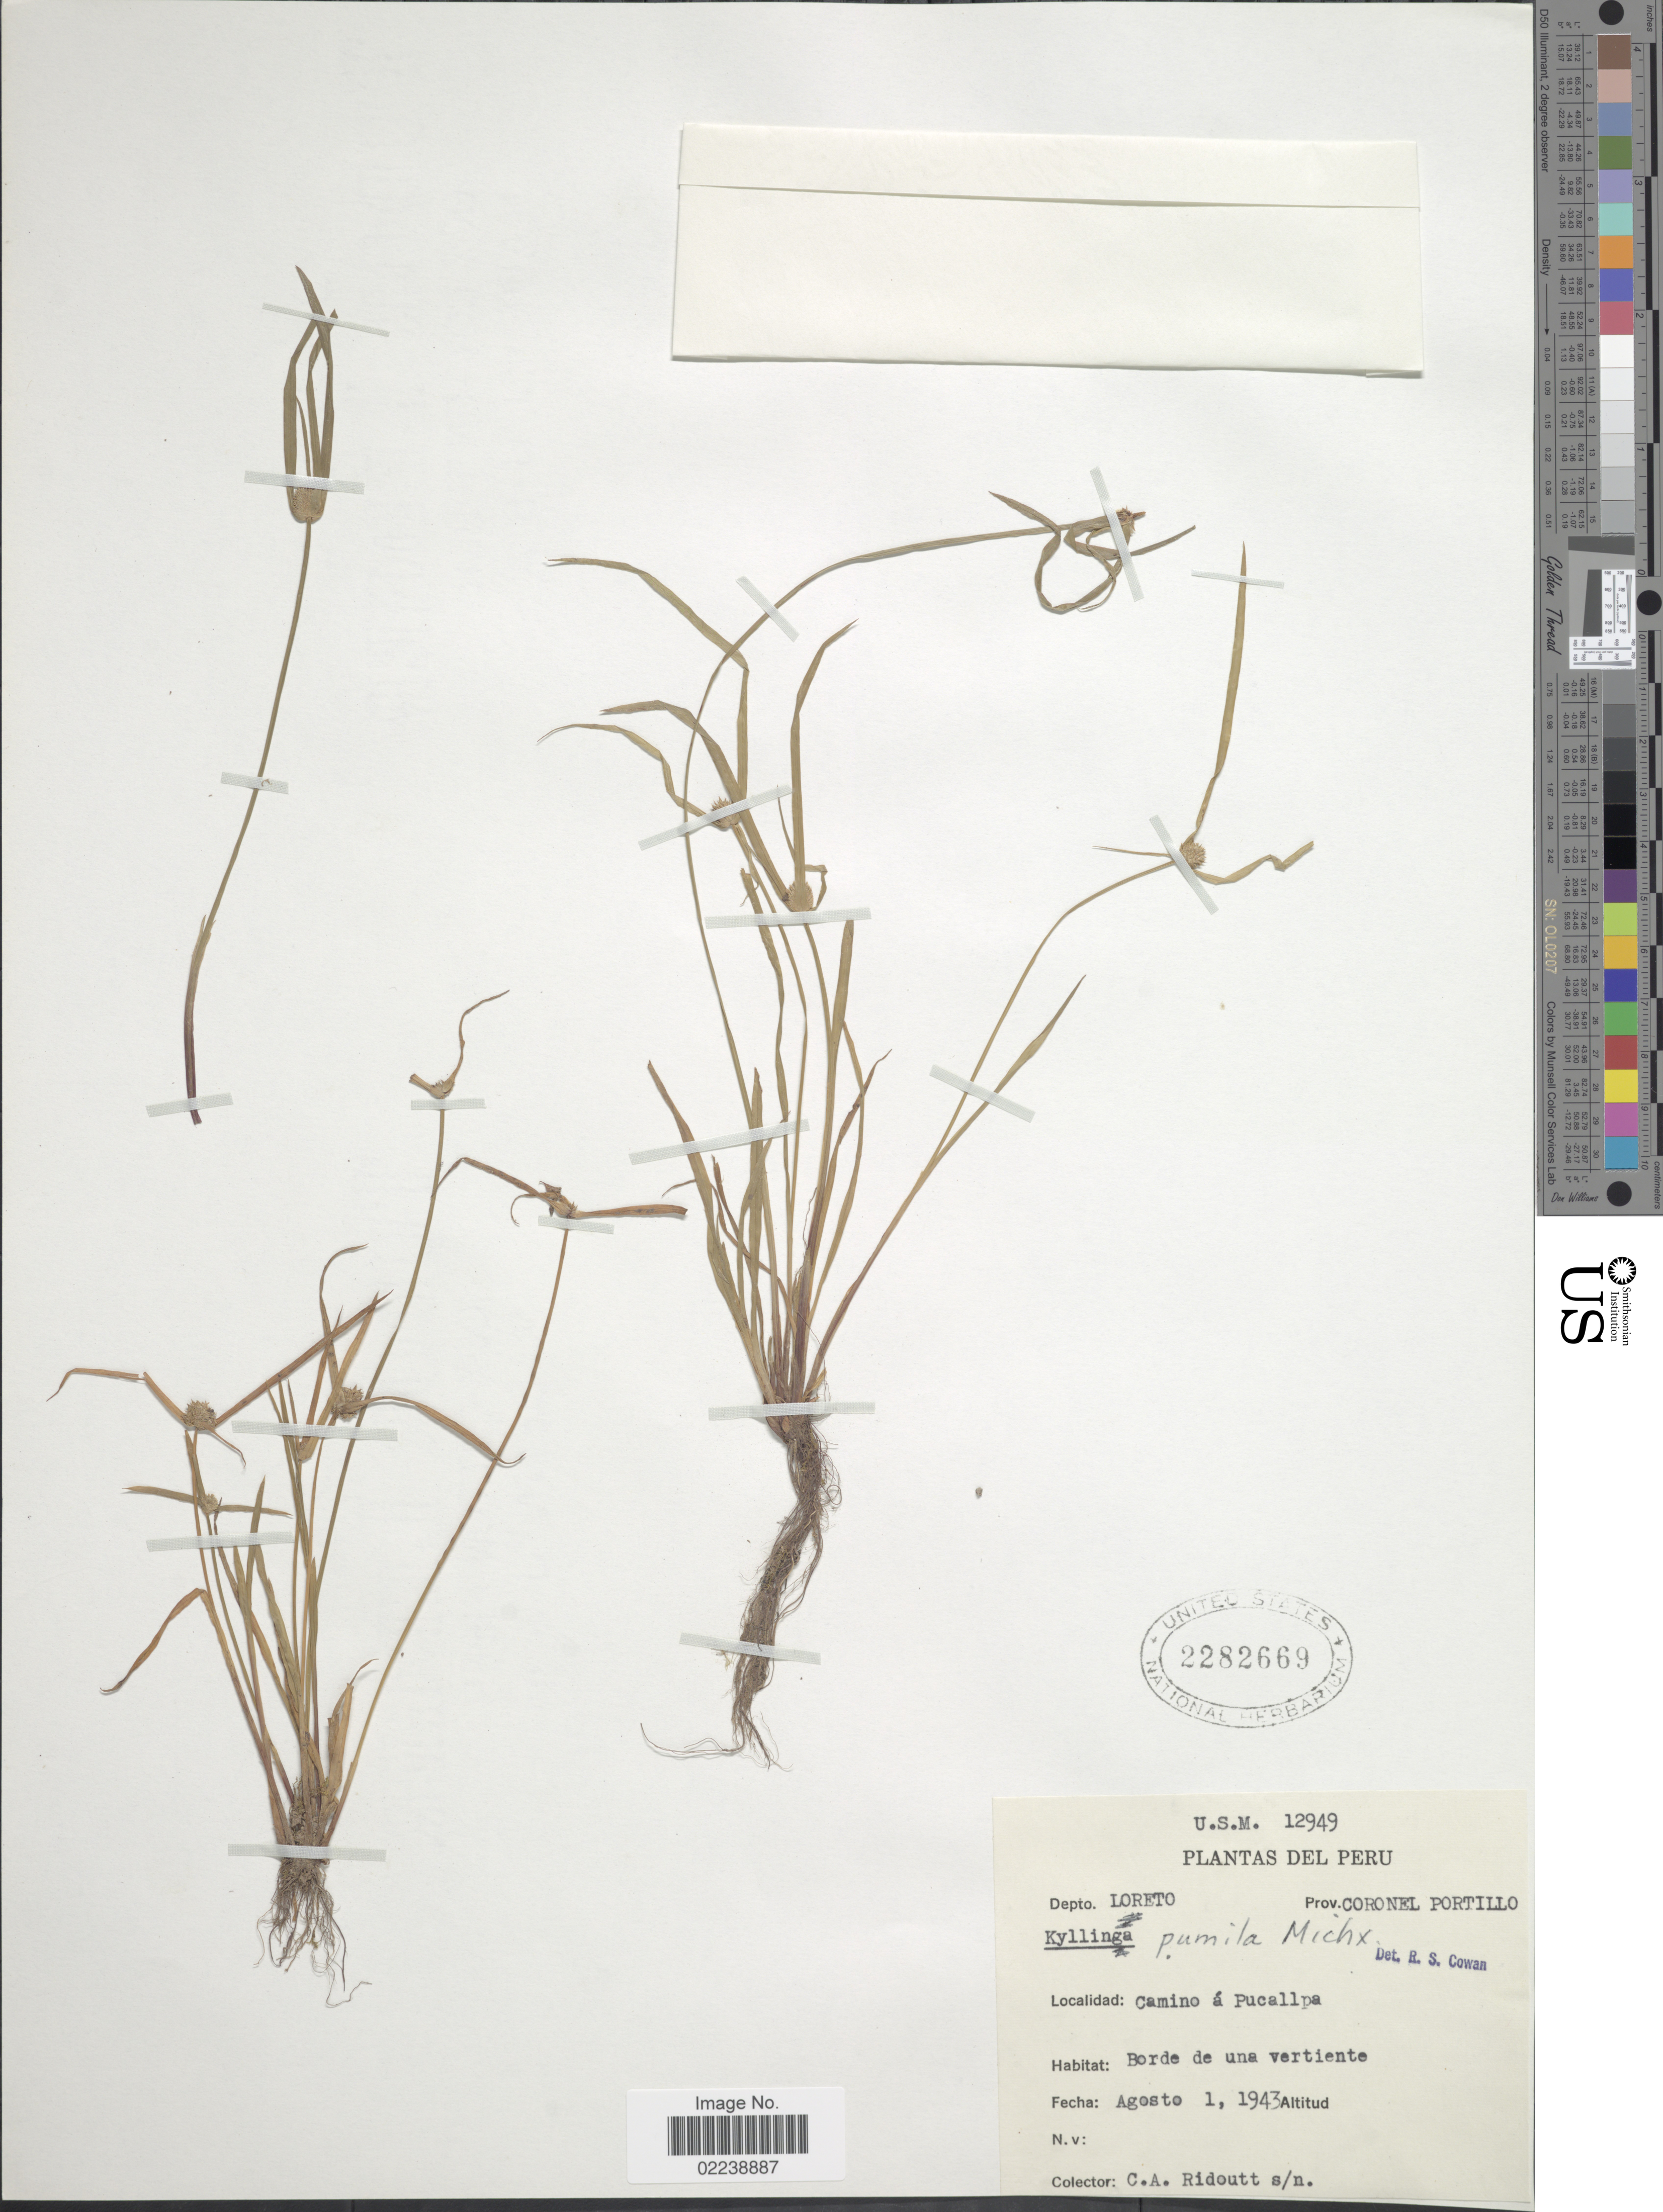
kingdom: Plantae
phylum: Tracheophyta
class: Liliopsida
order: Poales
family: Cyperaceae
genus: Cyperus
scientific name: Cyperus hortensis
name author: (Salzm. ex Steud.) Dorr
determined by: Strong, M. T., (US), Smithsonian Institution - National Museum of Natural History (UNITED STATES)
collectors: C. Ridoutt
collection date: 1943-08-01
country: Peru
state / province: Loreto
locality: Prov. Coronel Portillo, camino a Pucallpa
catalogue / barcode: US 2282669